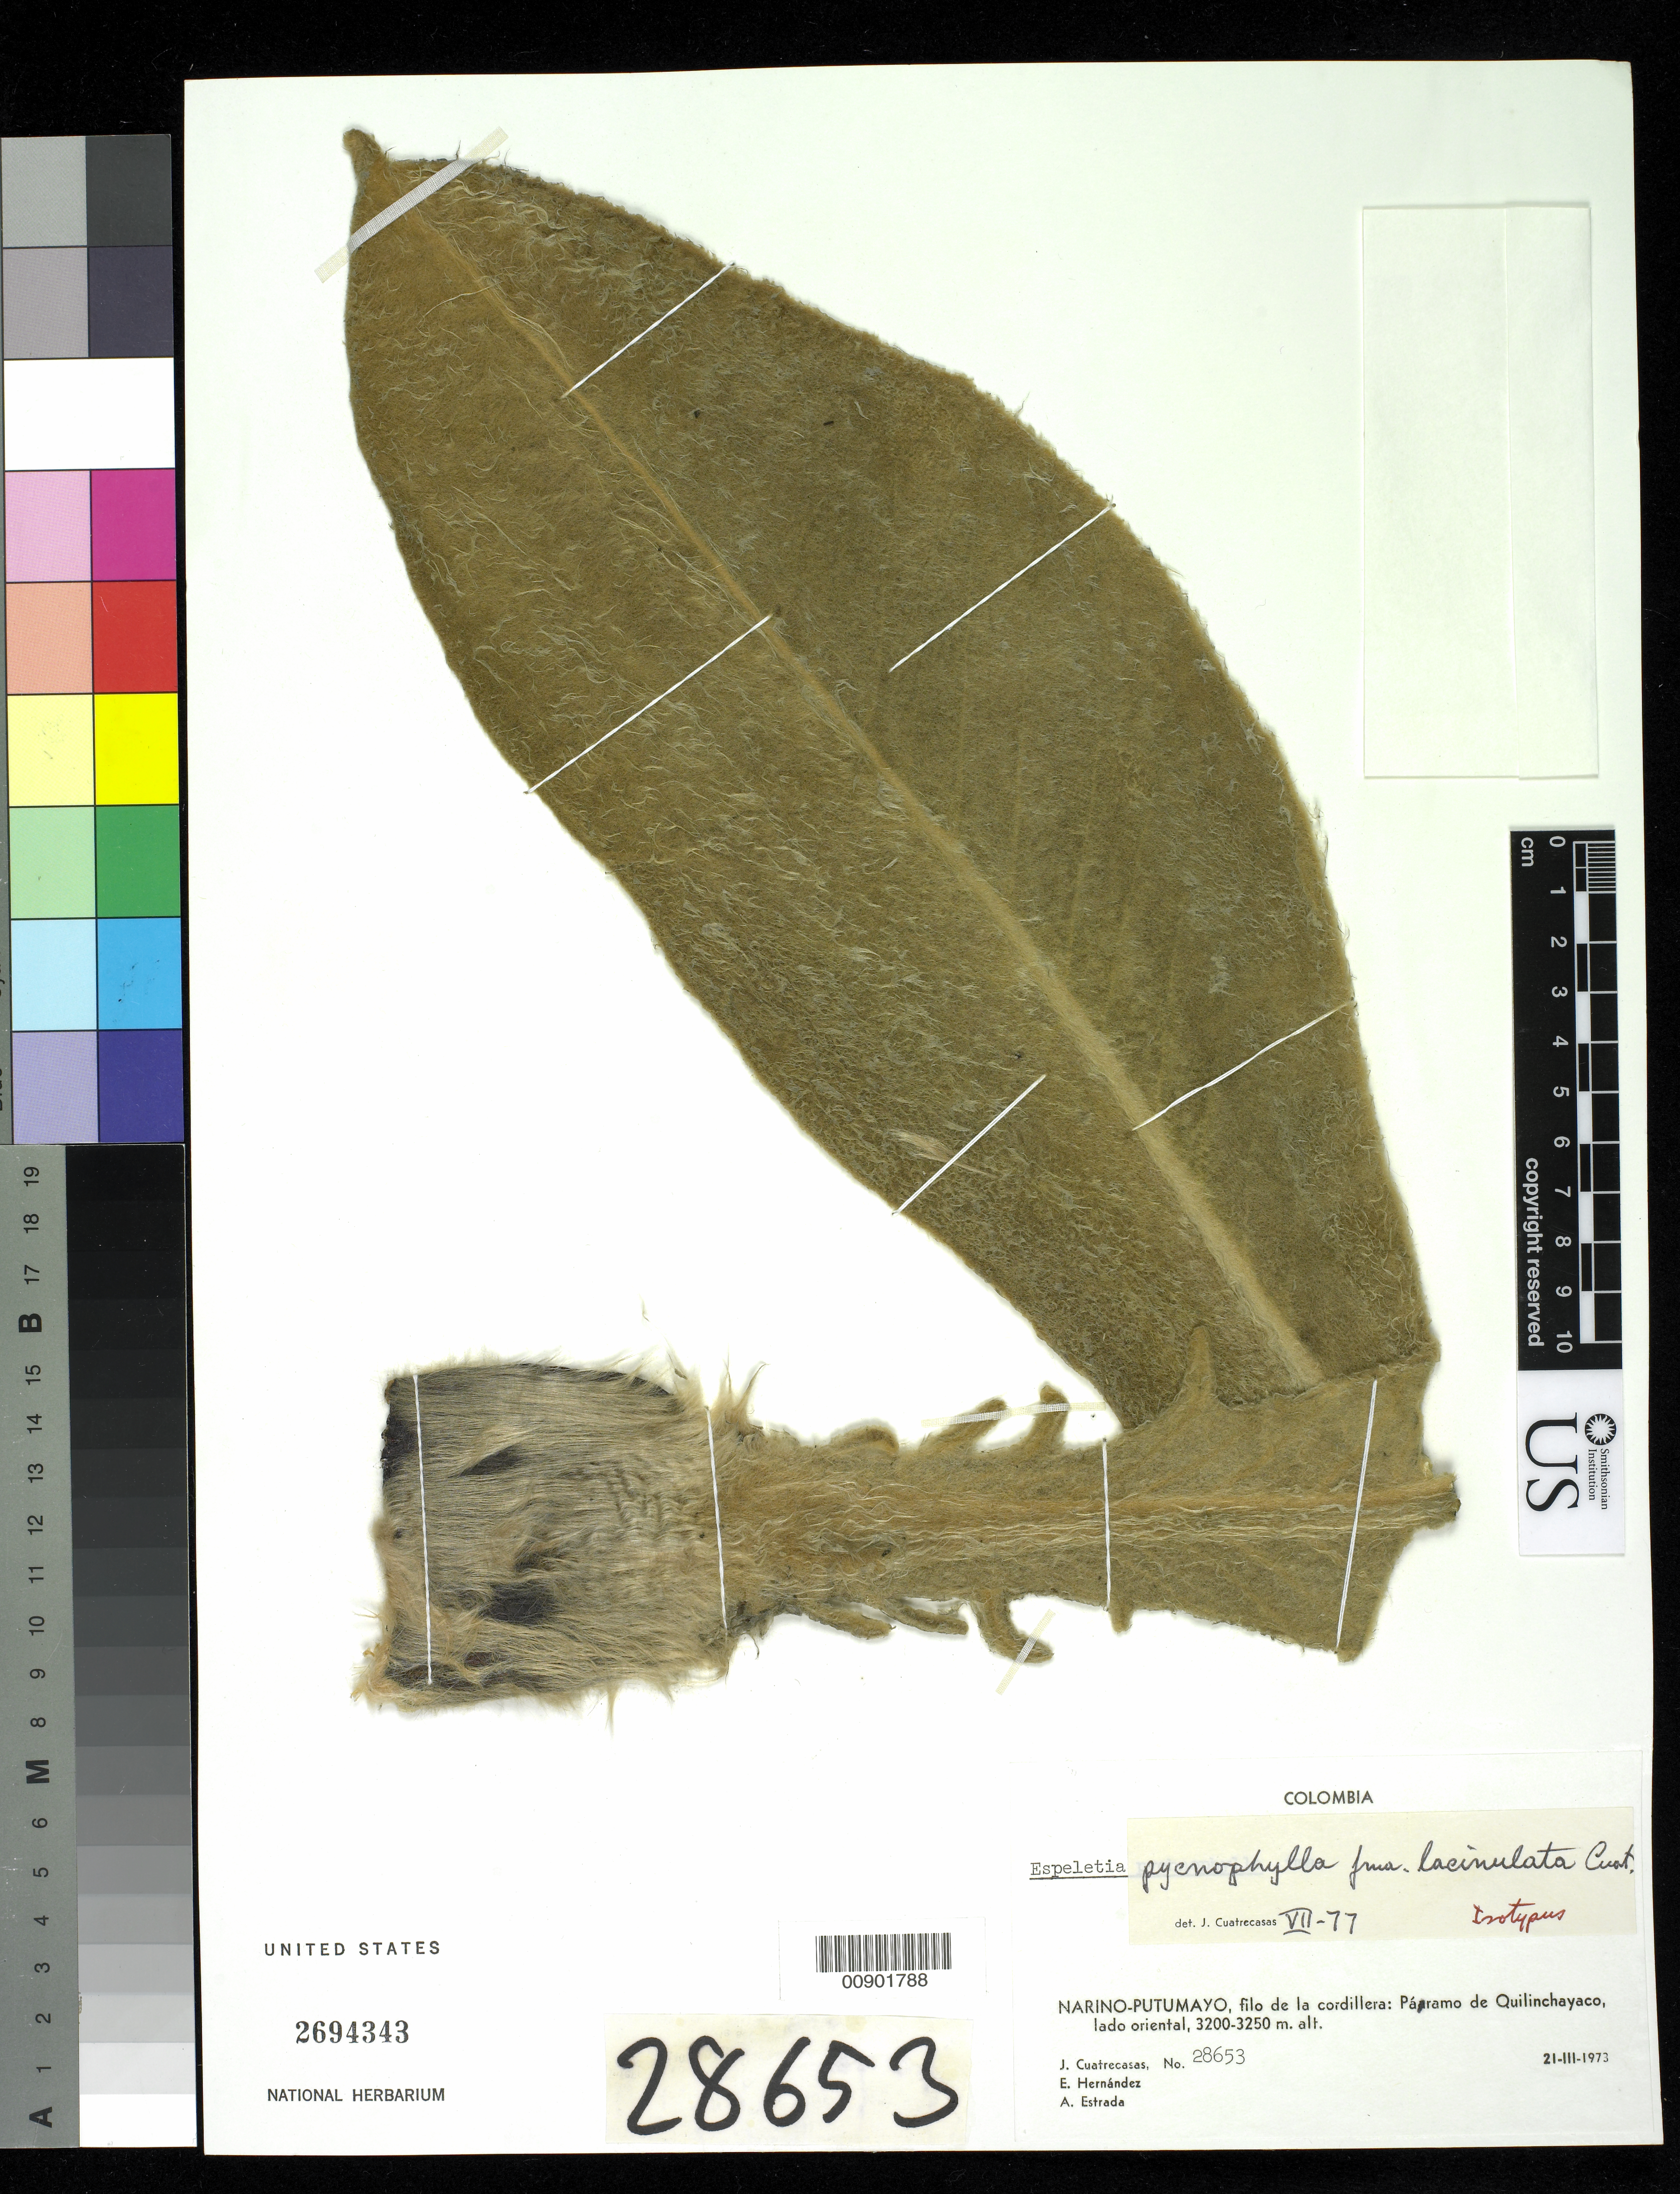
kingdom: Plantae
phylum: Tracheophyta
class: Magnoliopsida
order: Asterales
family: Asteraceae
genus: Espeletia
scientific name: Espeletia pycnophylla var. lacinulata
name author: Cuatrec.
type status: Isotype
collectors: J. Cuatrecasas, E. Hernández & A. Estrada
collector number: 28653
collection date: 1973-03-21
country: Colombia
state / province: Nariño / Putumayo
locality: Filo de la cordillera: Páramo de Quilinchayaco, lado oriental.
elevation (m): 3200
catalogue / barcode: US 2694343